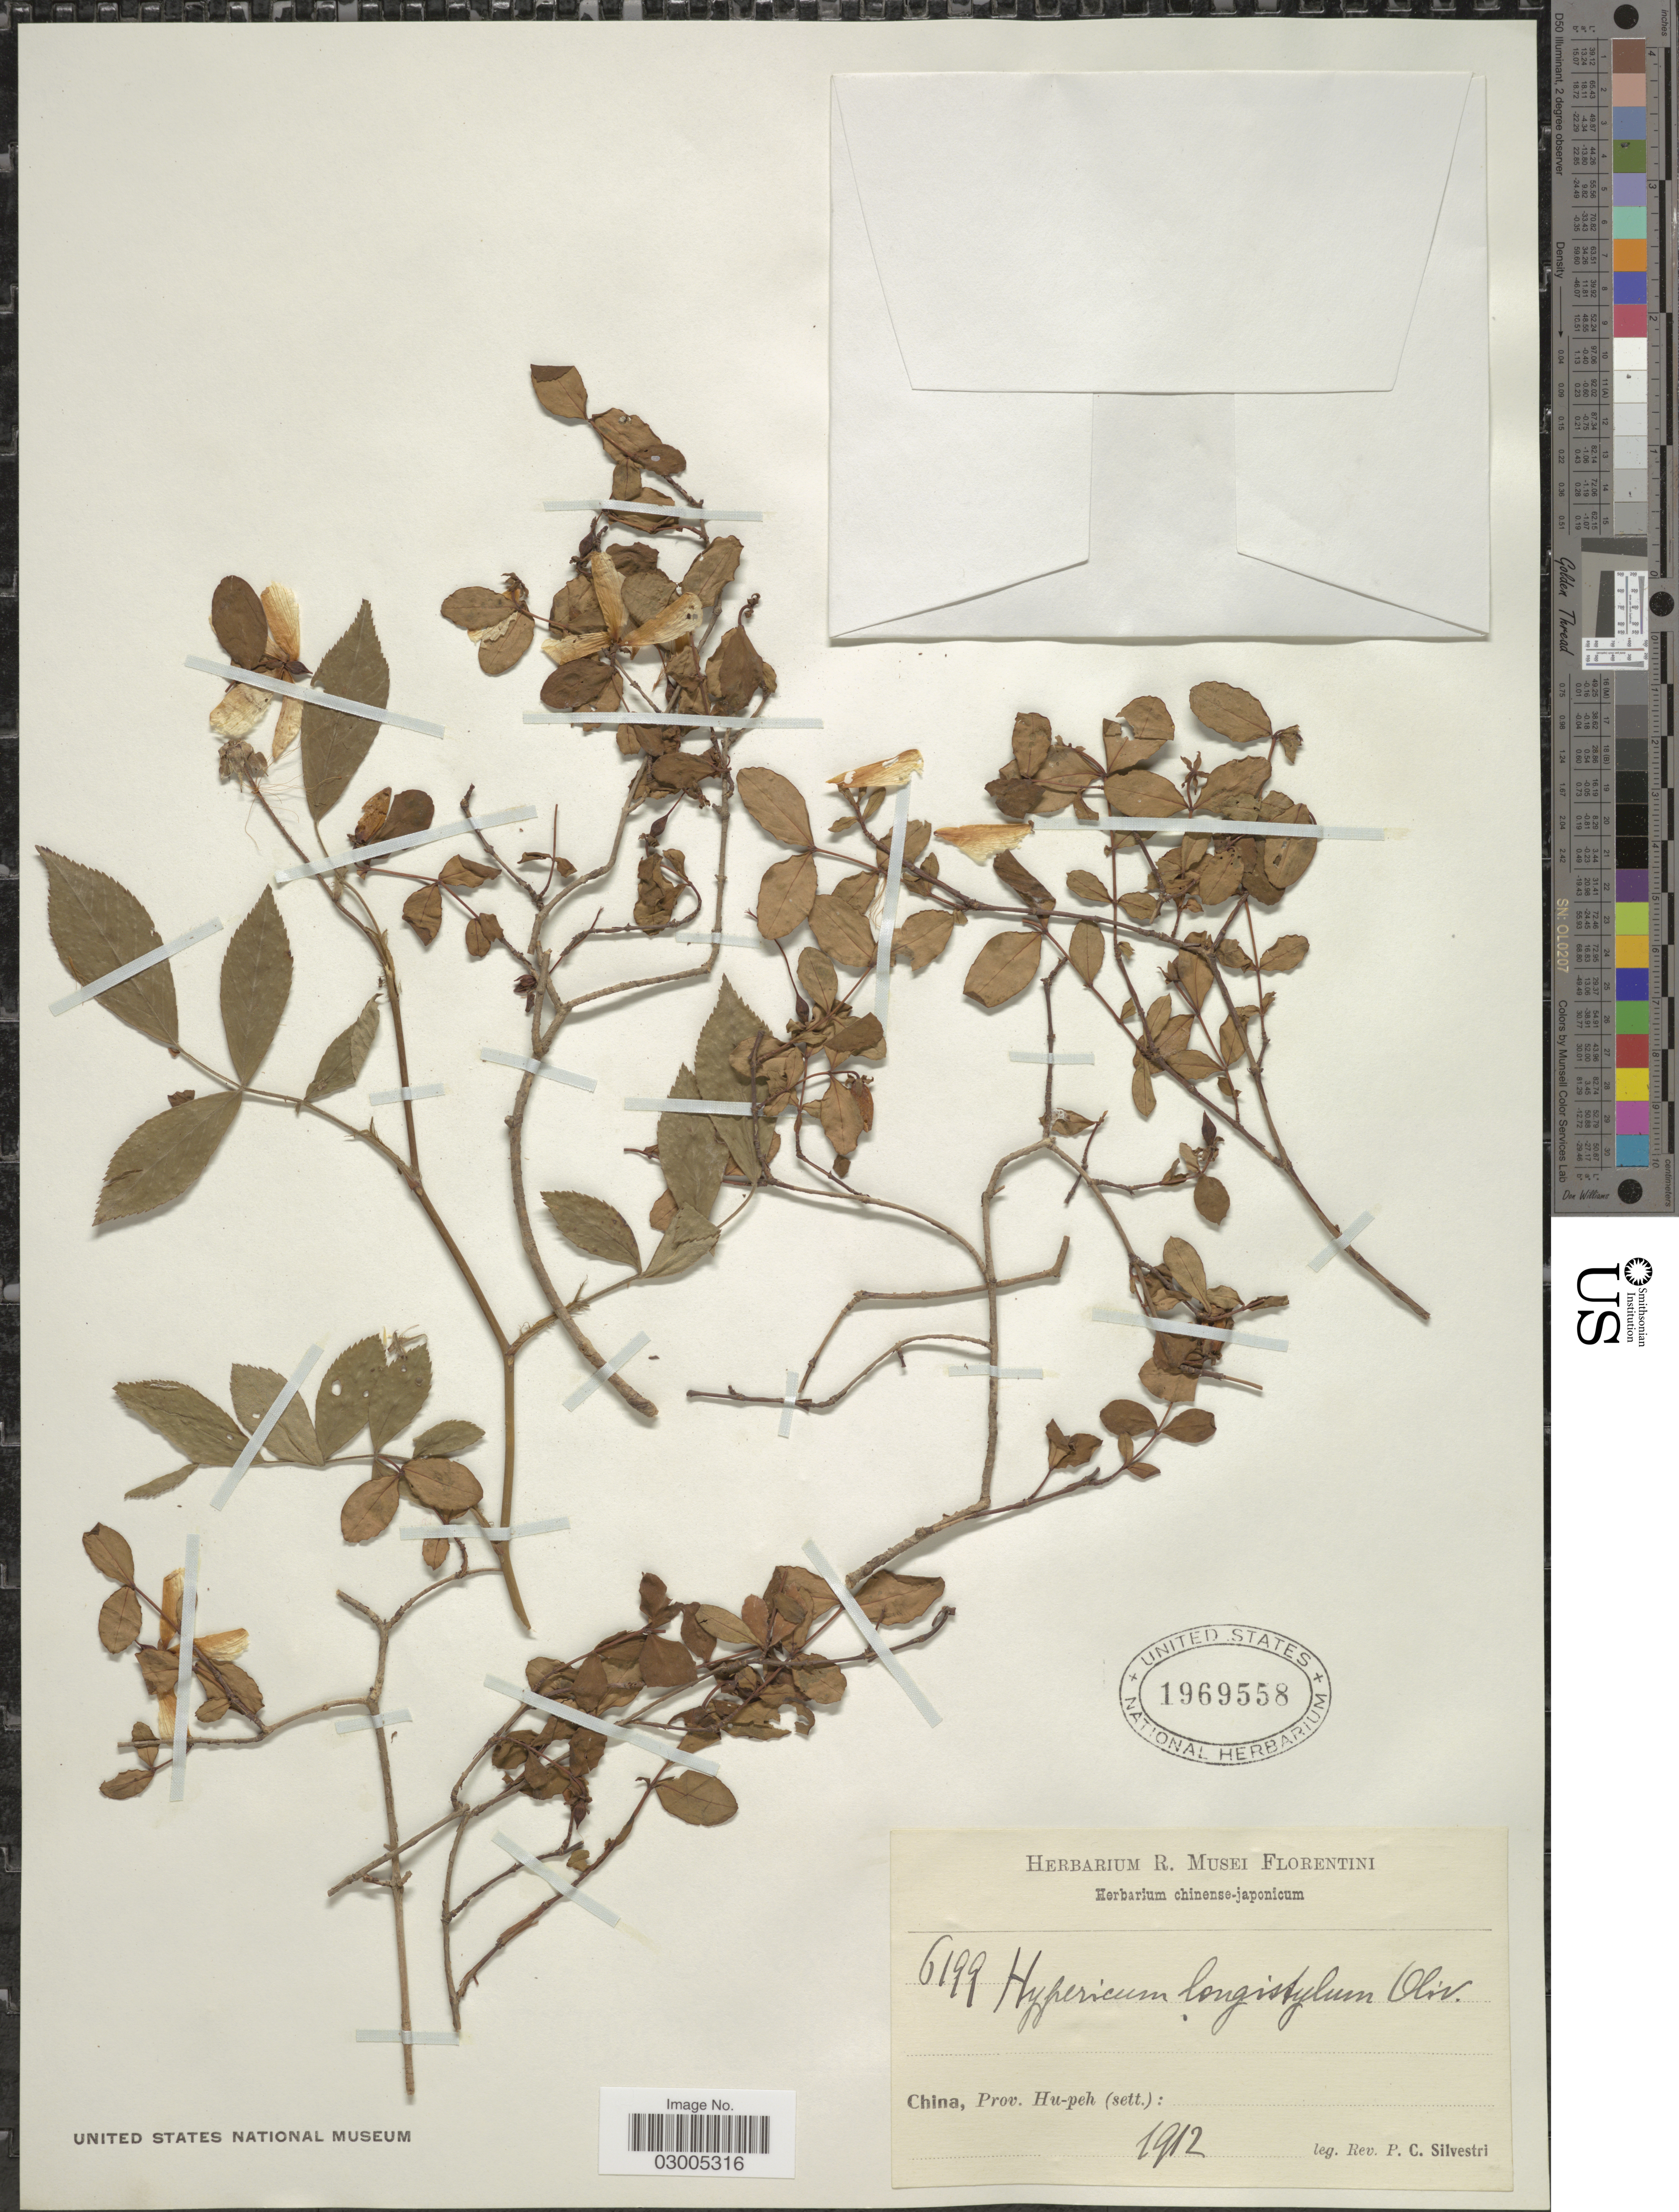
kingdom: Plantae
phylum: Tracheophyta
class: Magnoliopsida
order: Malpighiales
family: Hypericaceae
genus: Hypericum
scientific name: Hypericum longistylum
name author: Oliv.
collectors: P. Silvestri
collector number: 6199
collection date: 1912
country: China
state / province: Hubei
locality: Prov. Hu-peh (sett.).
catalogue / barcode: US 1969558